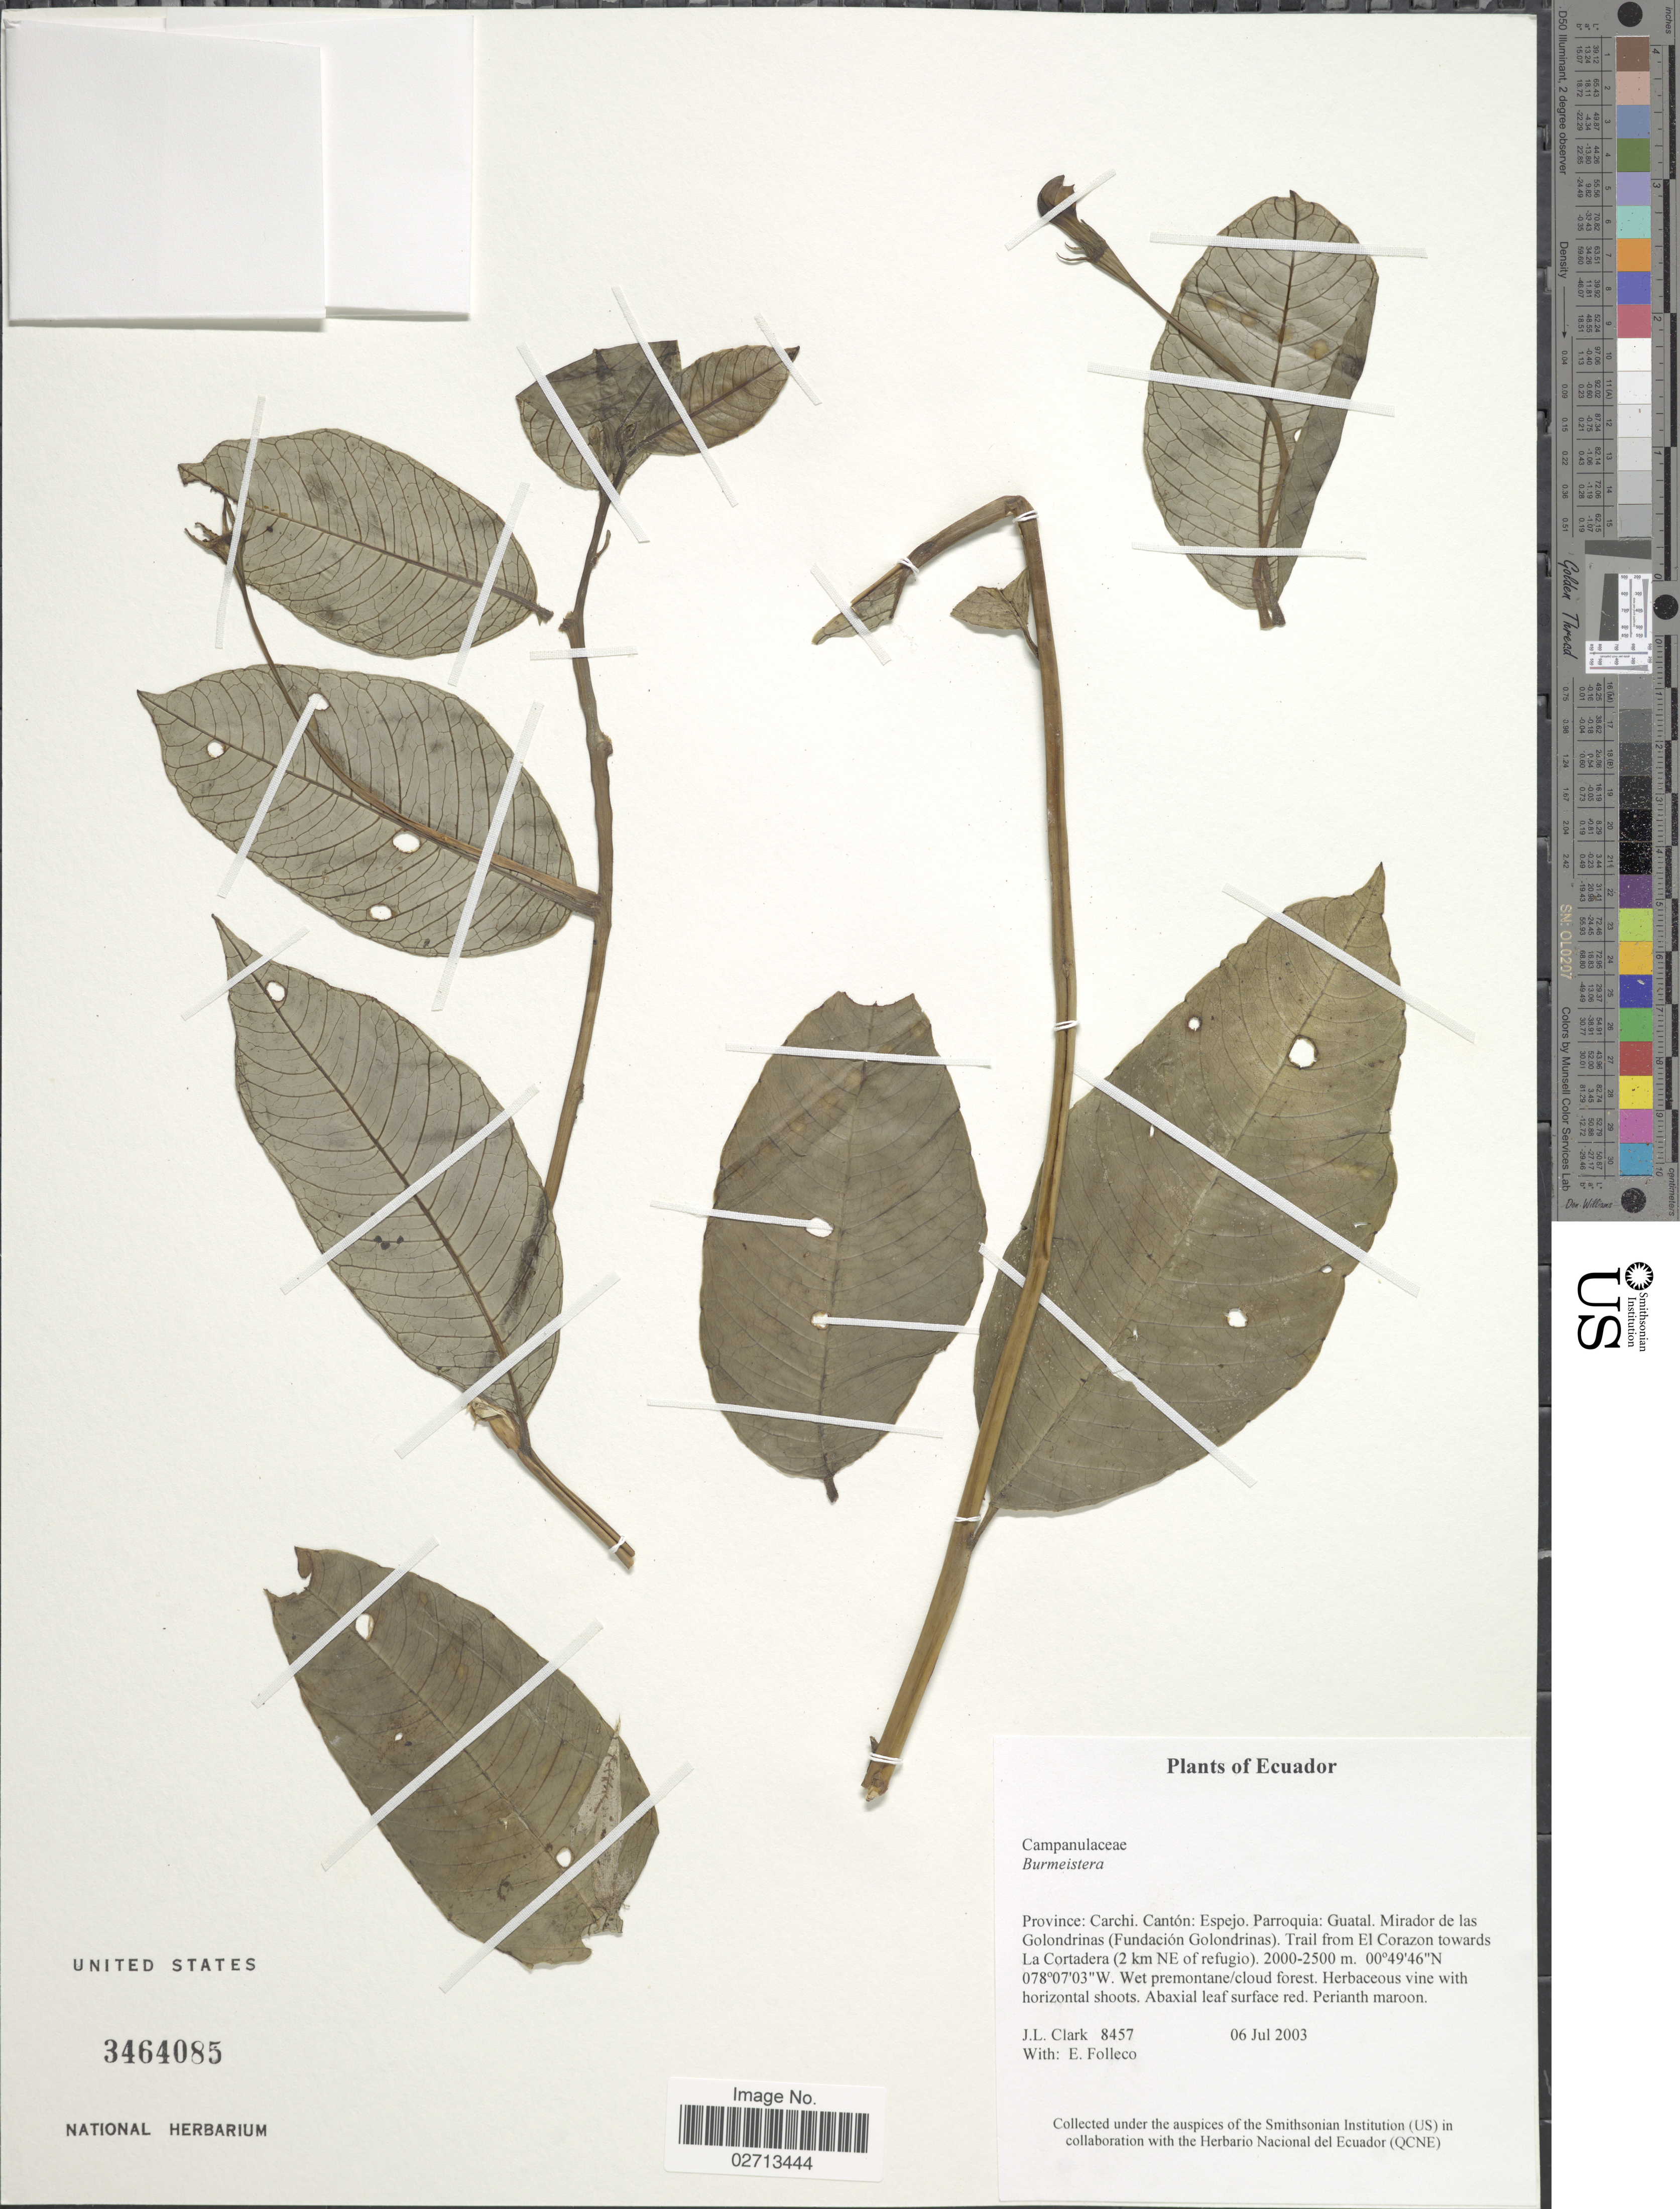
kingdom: Plantae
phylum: Tracheophyta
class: Magnoliopsida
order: Asterales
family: Campanulaceae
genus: Burmeistera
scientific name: Burmeistera sp.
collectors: J. L. Clark & E. Folleco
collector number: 8457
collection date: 2003-07-06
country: Ecuador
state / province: Carchi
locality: Cantón: Espejo. Parroquia: Guatal. Mirador de las Golondrinas (Fundacion Golondrinas). Trail from El Corazon towards La Cortadera (2 km NE of refugio).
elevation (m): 2000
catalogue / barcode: US 3464085